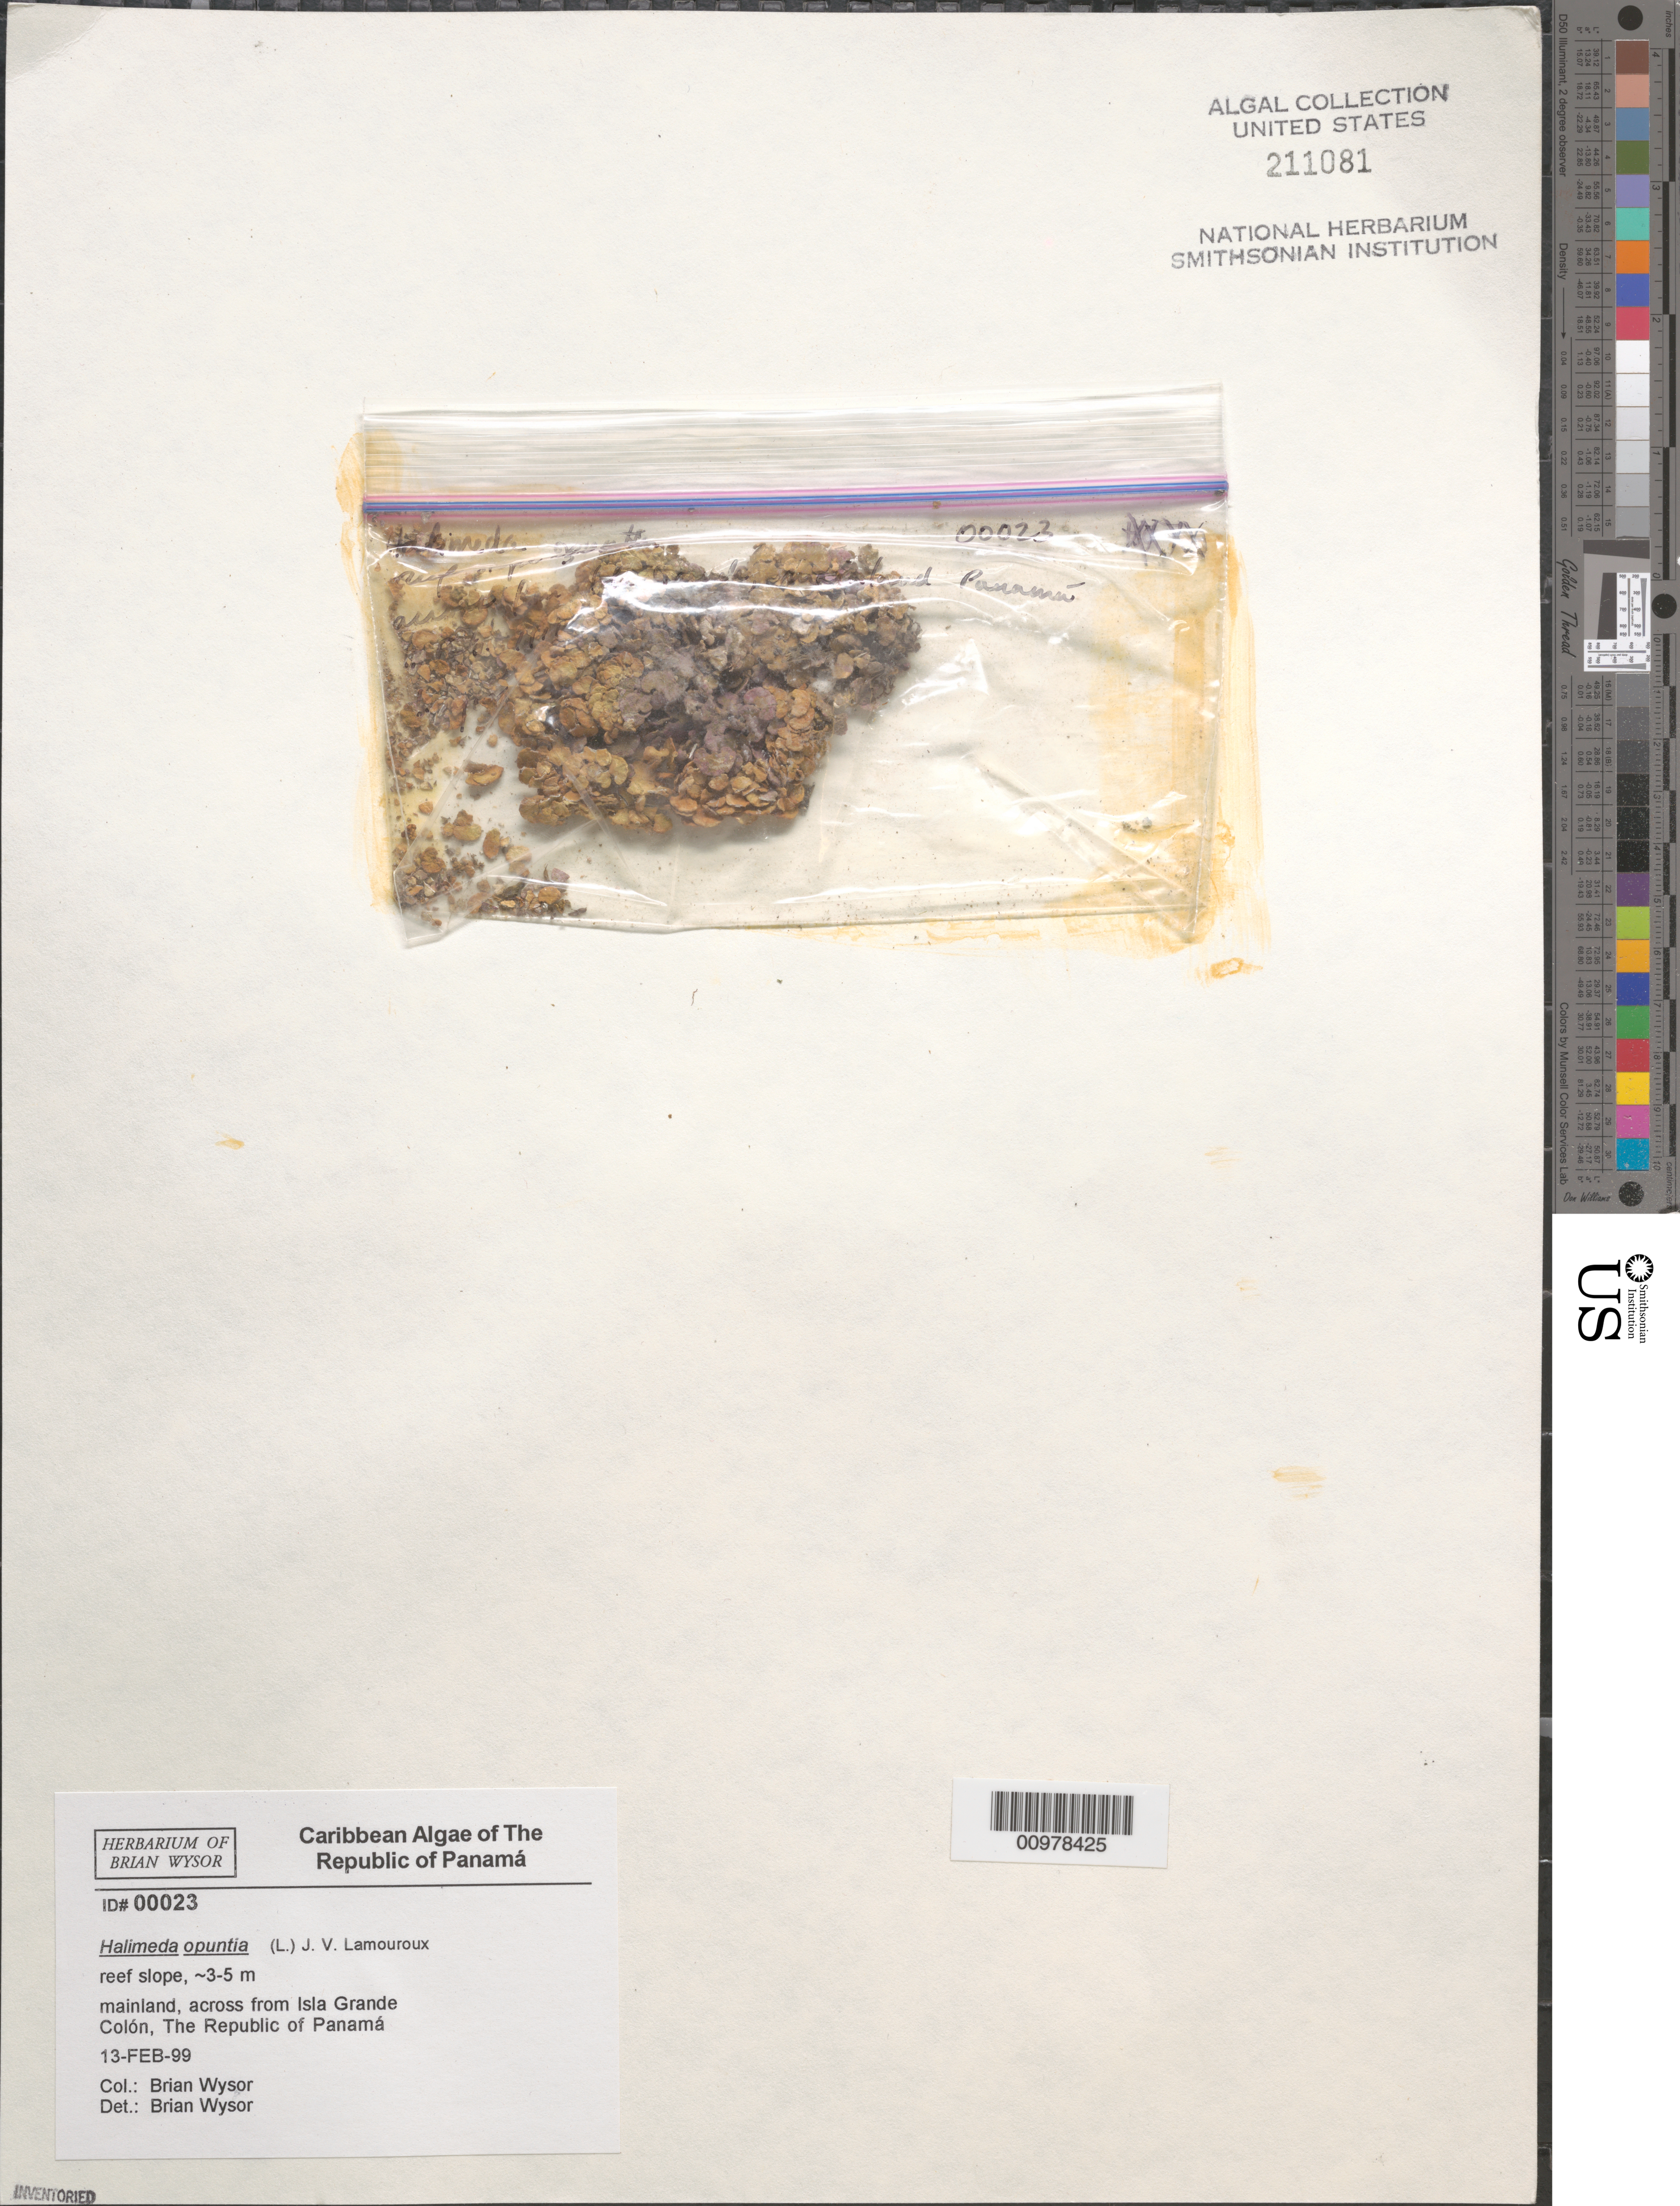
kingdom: Plantae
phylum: Chlorophyta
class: Ulvophyceae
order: Bryopsidales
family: Halimedaceae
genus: Halimeda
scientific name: Halimeda opuntia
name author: (L.) J.V.Lamouroux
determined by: Wysor, B.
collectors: B. Wysor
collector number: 00023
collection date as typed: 13 Feb 1999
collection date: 1999-02-13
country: Panama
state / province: Colón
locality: Mainland, across from Isla Grande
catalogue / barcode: US 211081